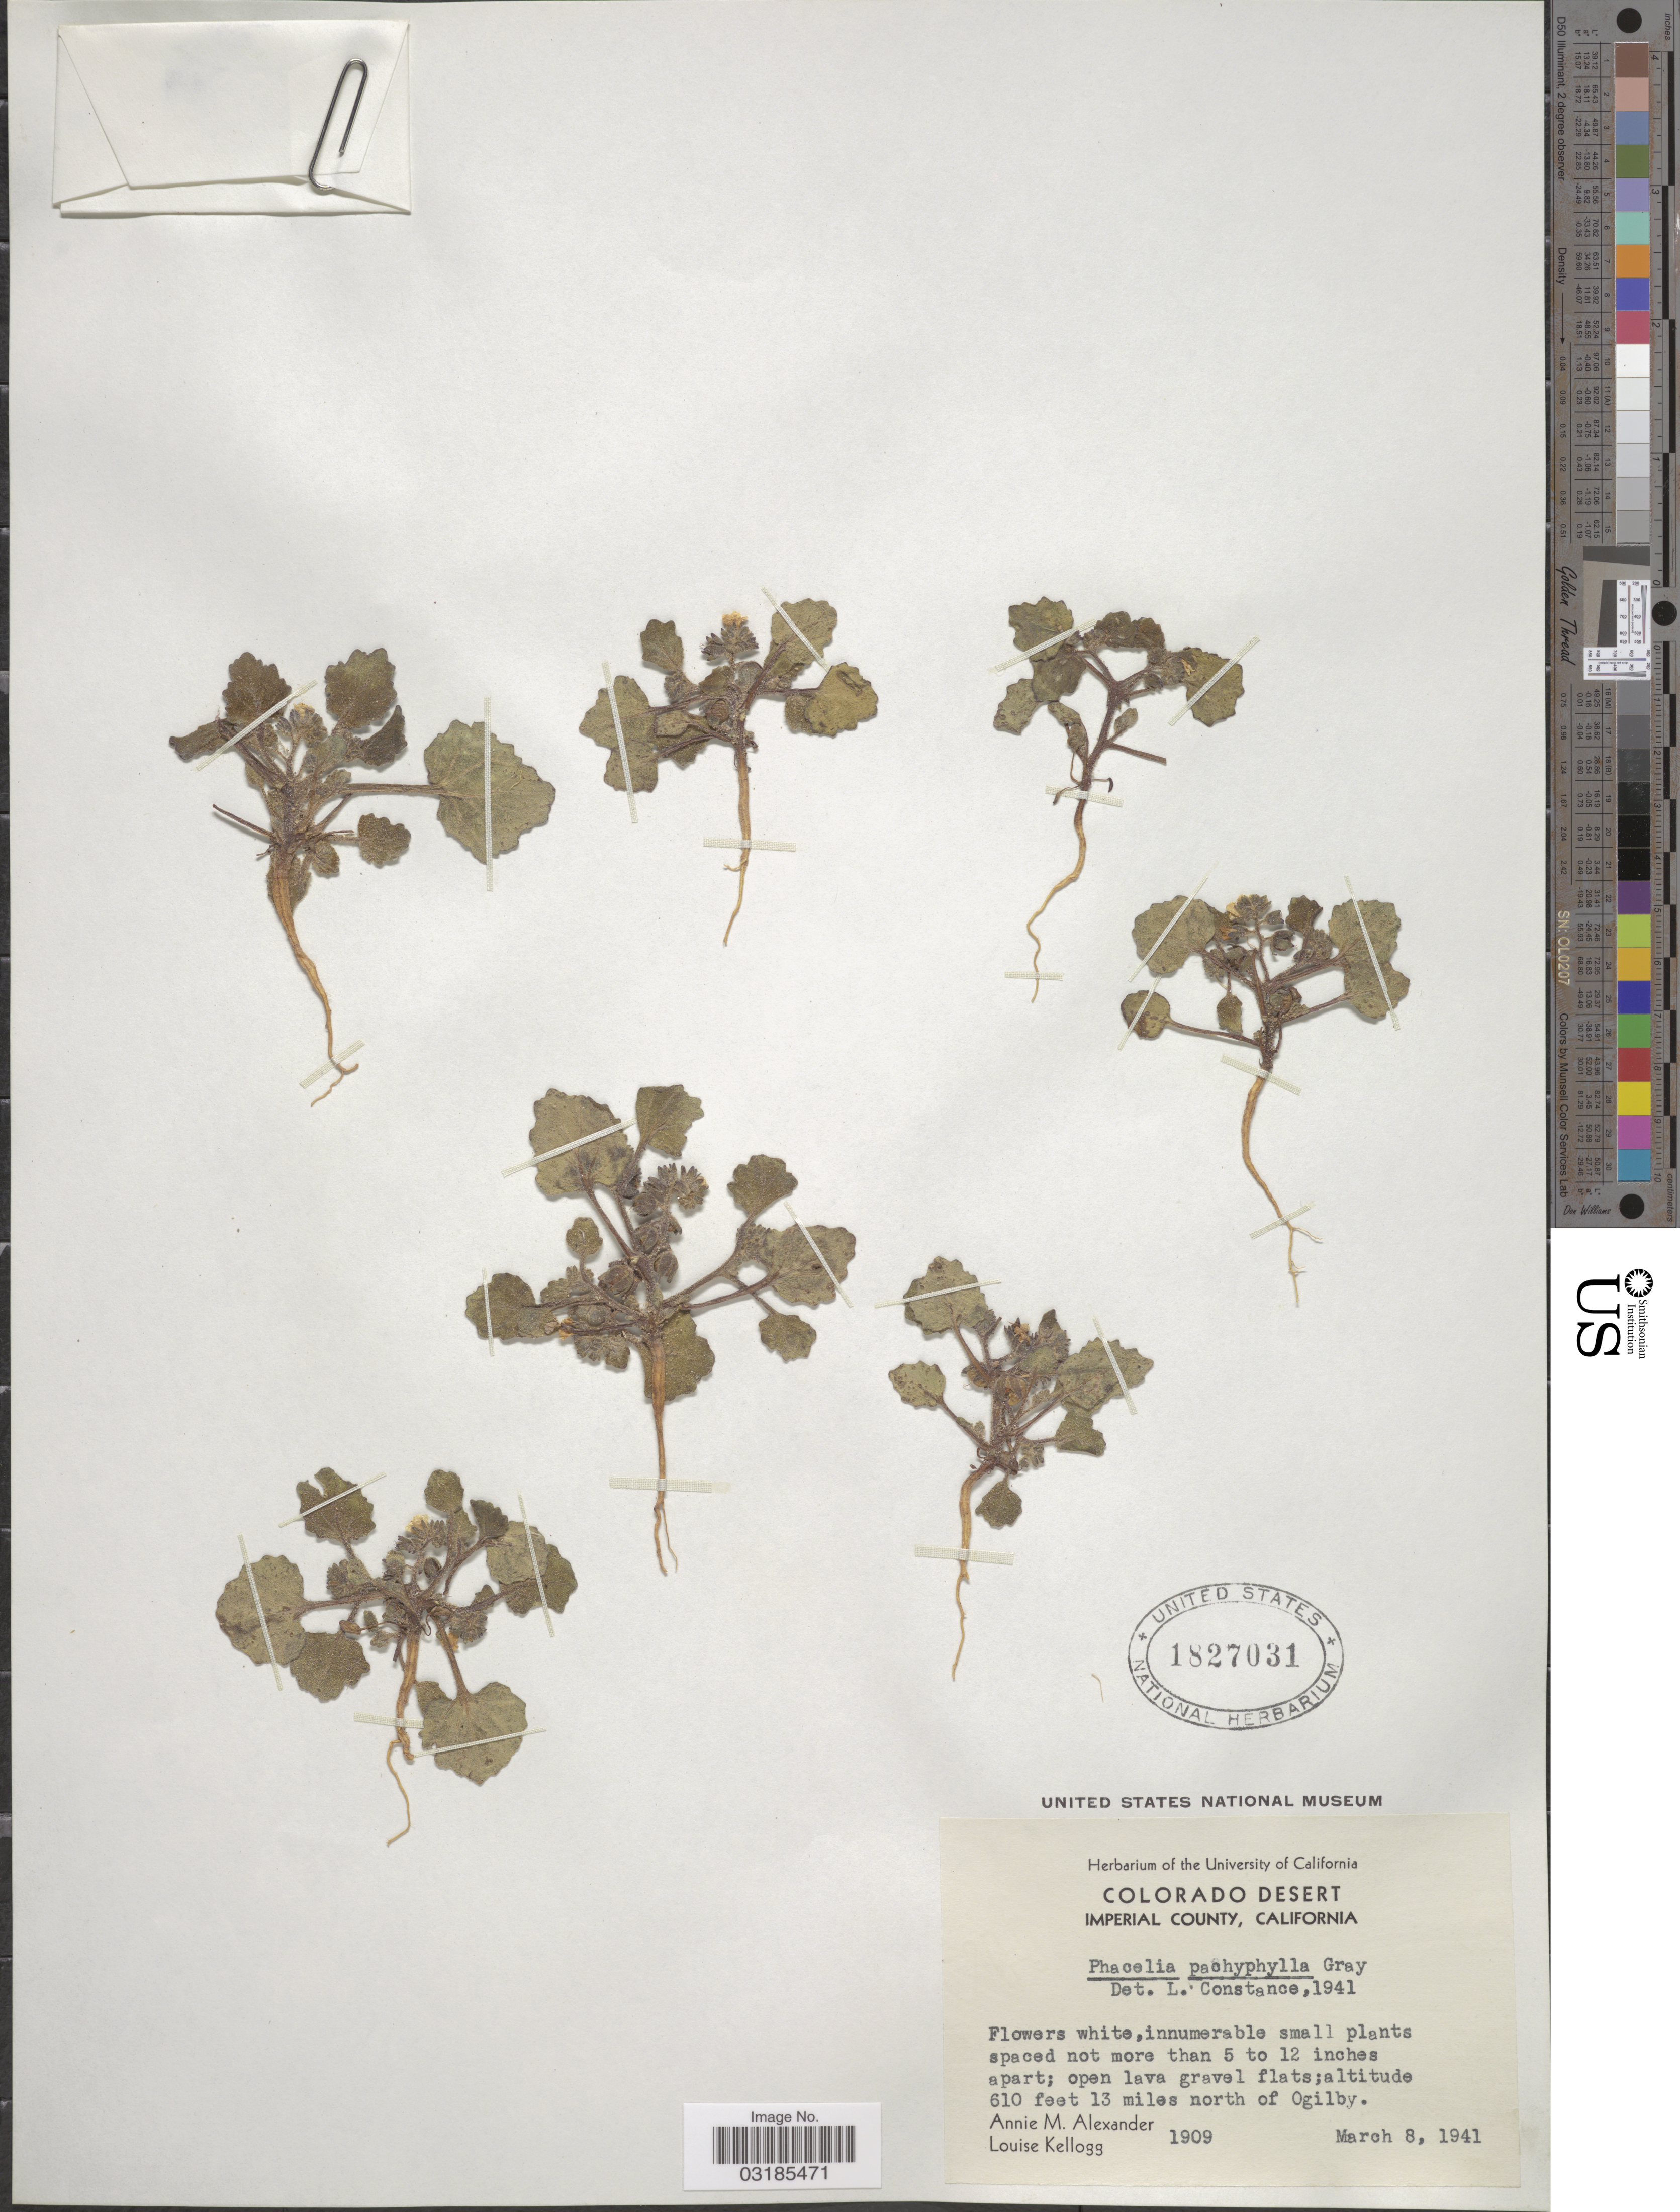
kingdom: Plantae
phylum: Tracheophyta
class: Magnoliopsida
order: Boraginales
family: Hydrophyllaceae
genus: Phacelia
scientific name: Phacelia neglecta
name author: M.E. Jones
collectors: A. M. Alexander & L. Kellogg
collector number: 1909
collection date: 1941-03-08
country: United States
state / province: Colorado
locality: Imperial County, 13 miles north of Ogilby.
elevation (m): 186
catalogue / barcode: US 1827031